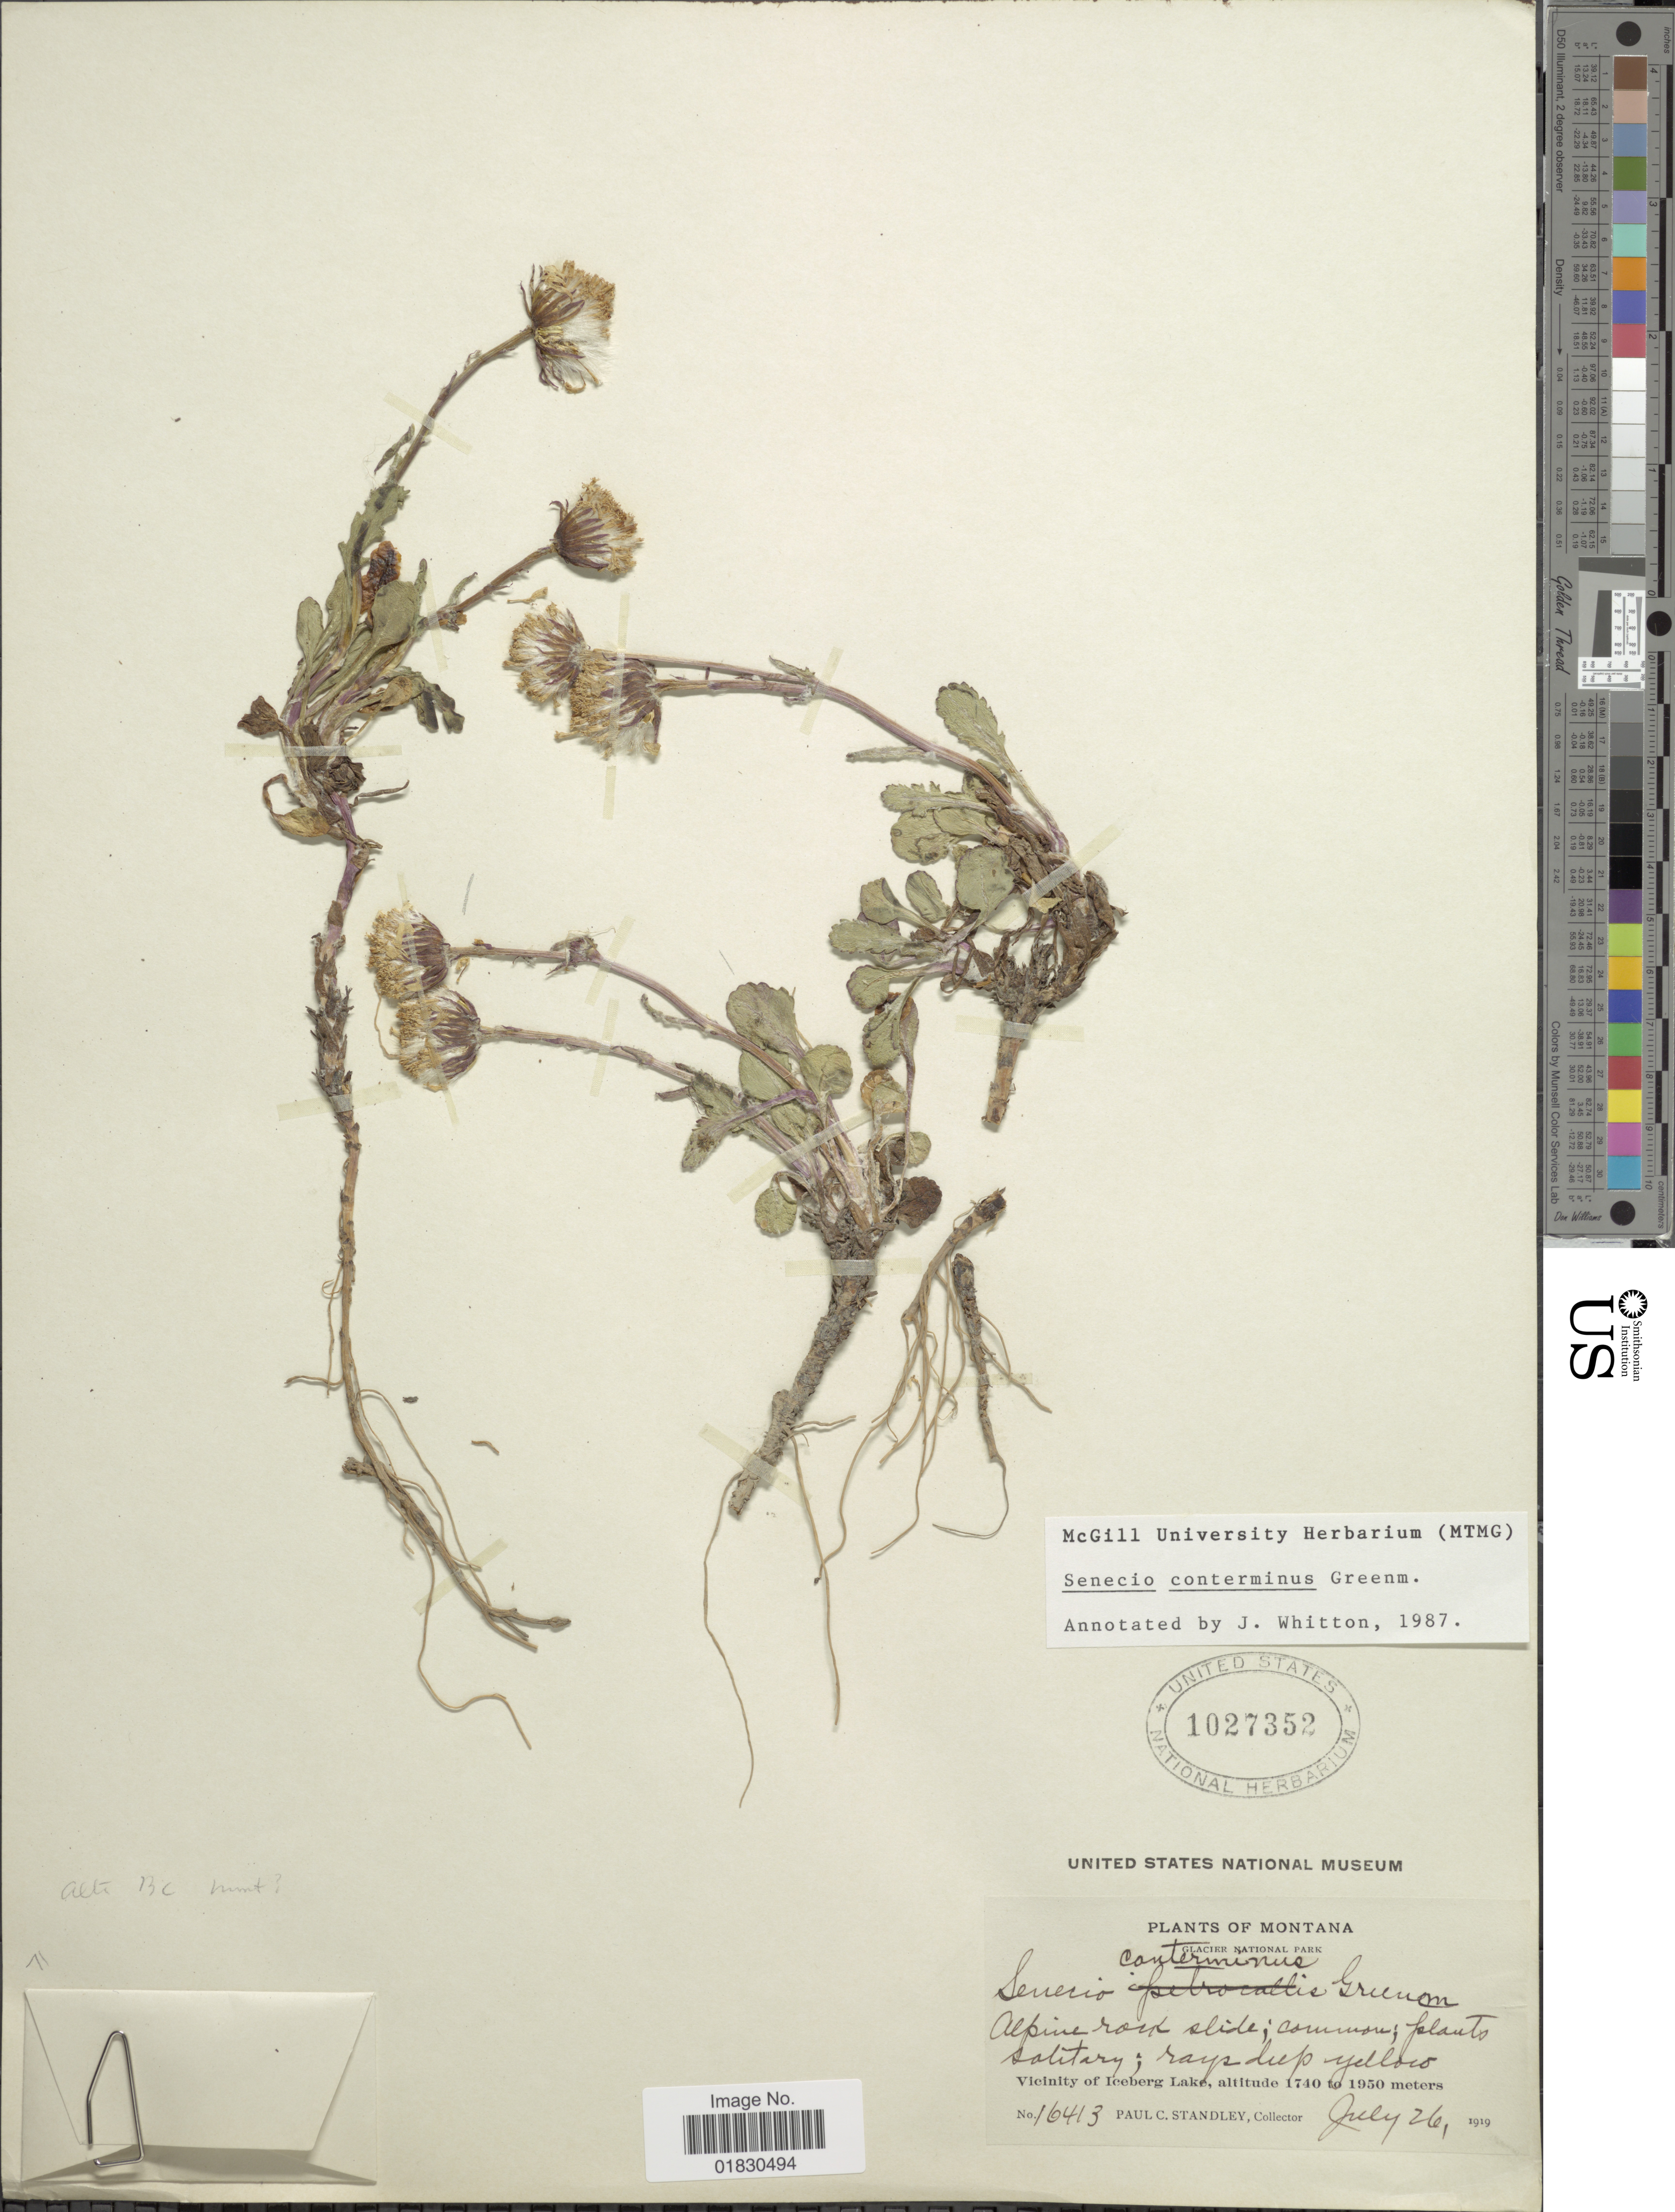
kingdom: Plantae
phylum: Tracheophyta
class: Magnoliopsida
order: Asterales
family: Asteraceae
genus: Packera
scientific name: Packera contermina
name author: (Greenm.) J.F. Bain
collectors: P. C. Standley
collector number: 16413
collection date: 1919-07-26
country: United States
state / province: Montana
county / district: Glacier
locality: Glacier National Park, Vicinity of Iceberg Lake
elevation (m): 1740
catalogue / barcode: US 1027352